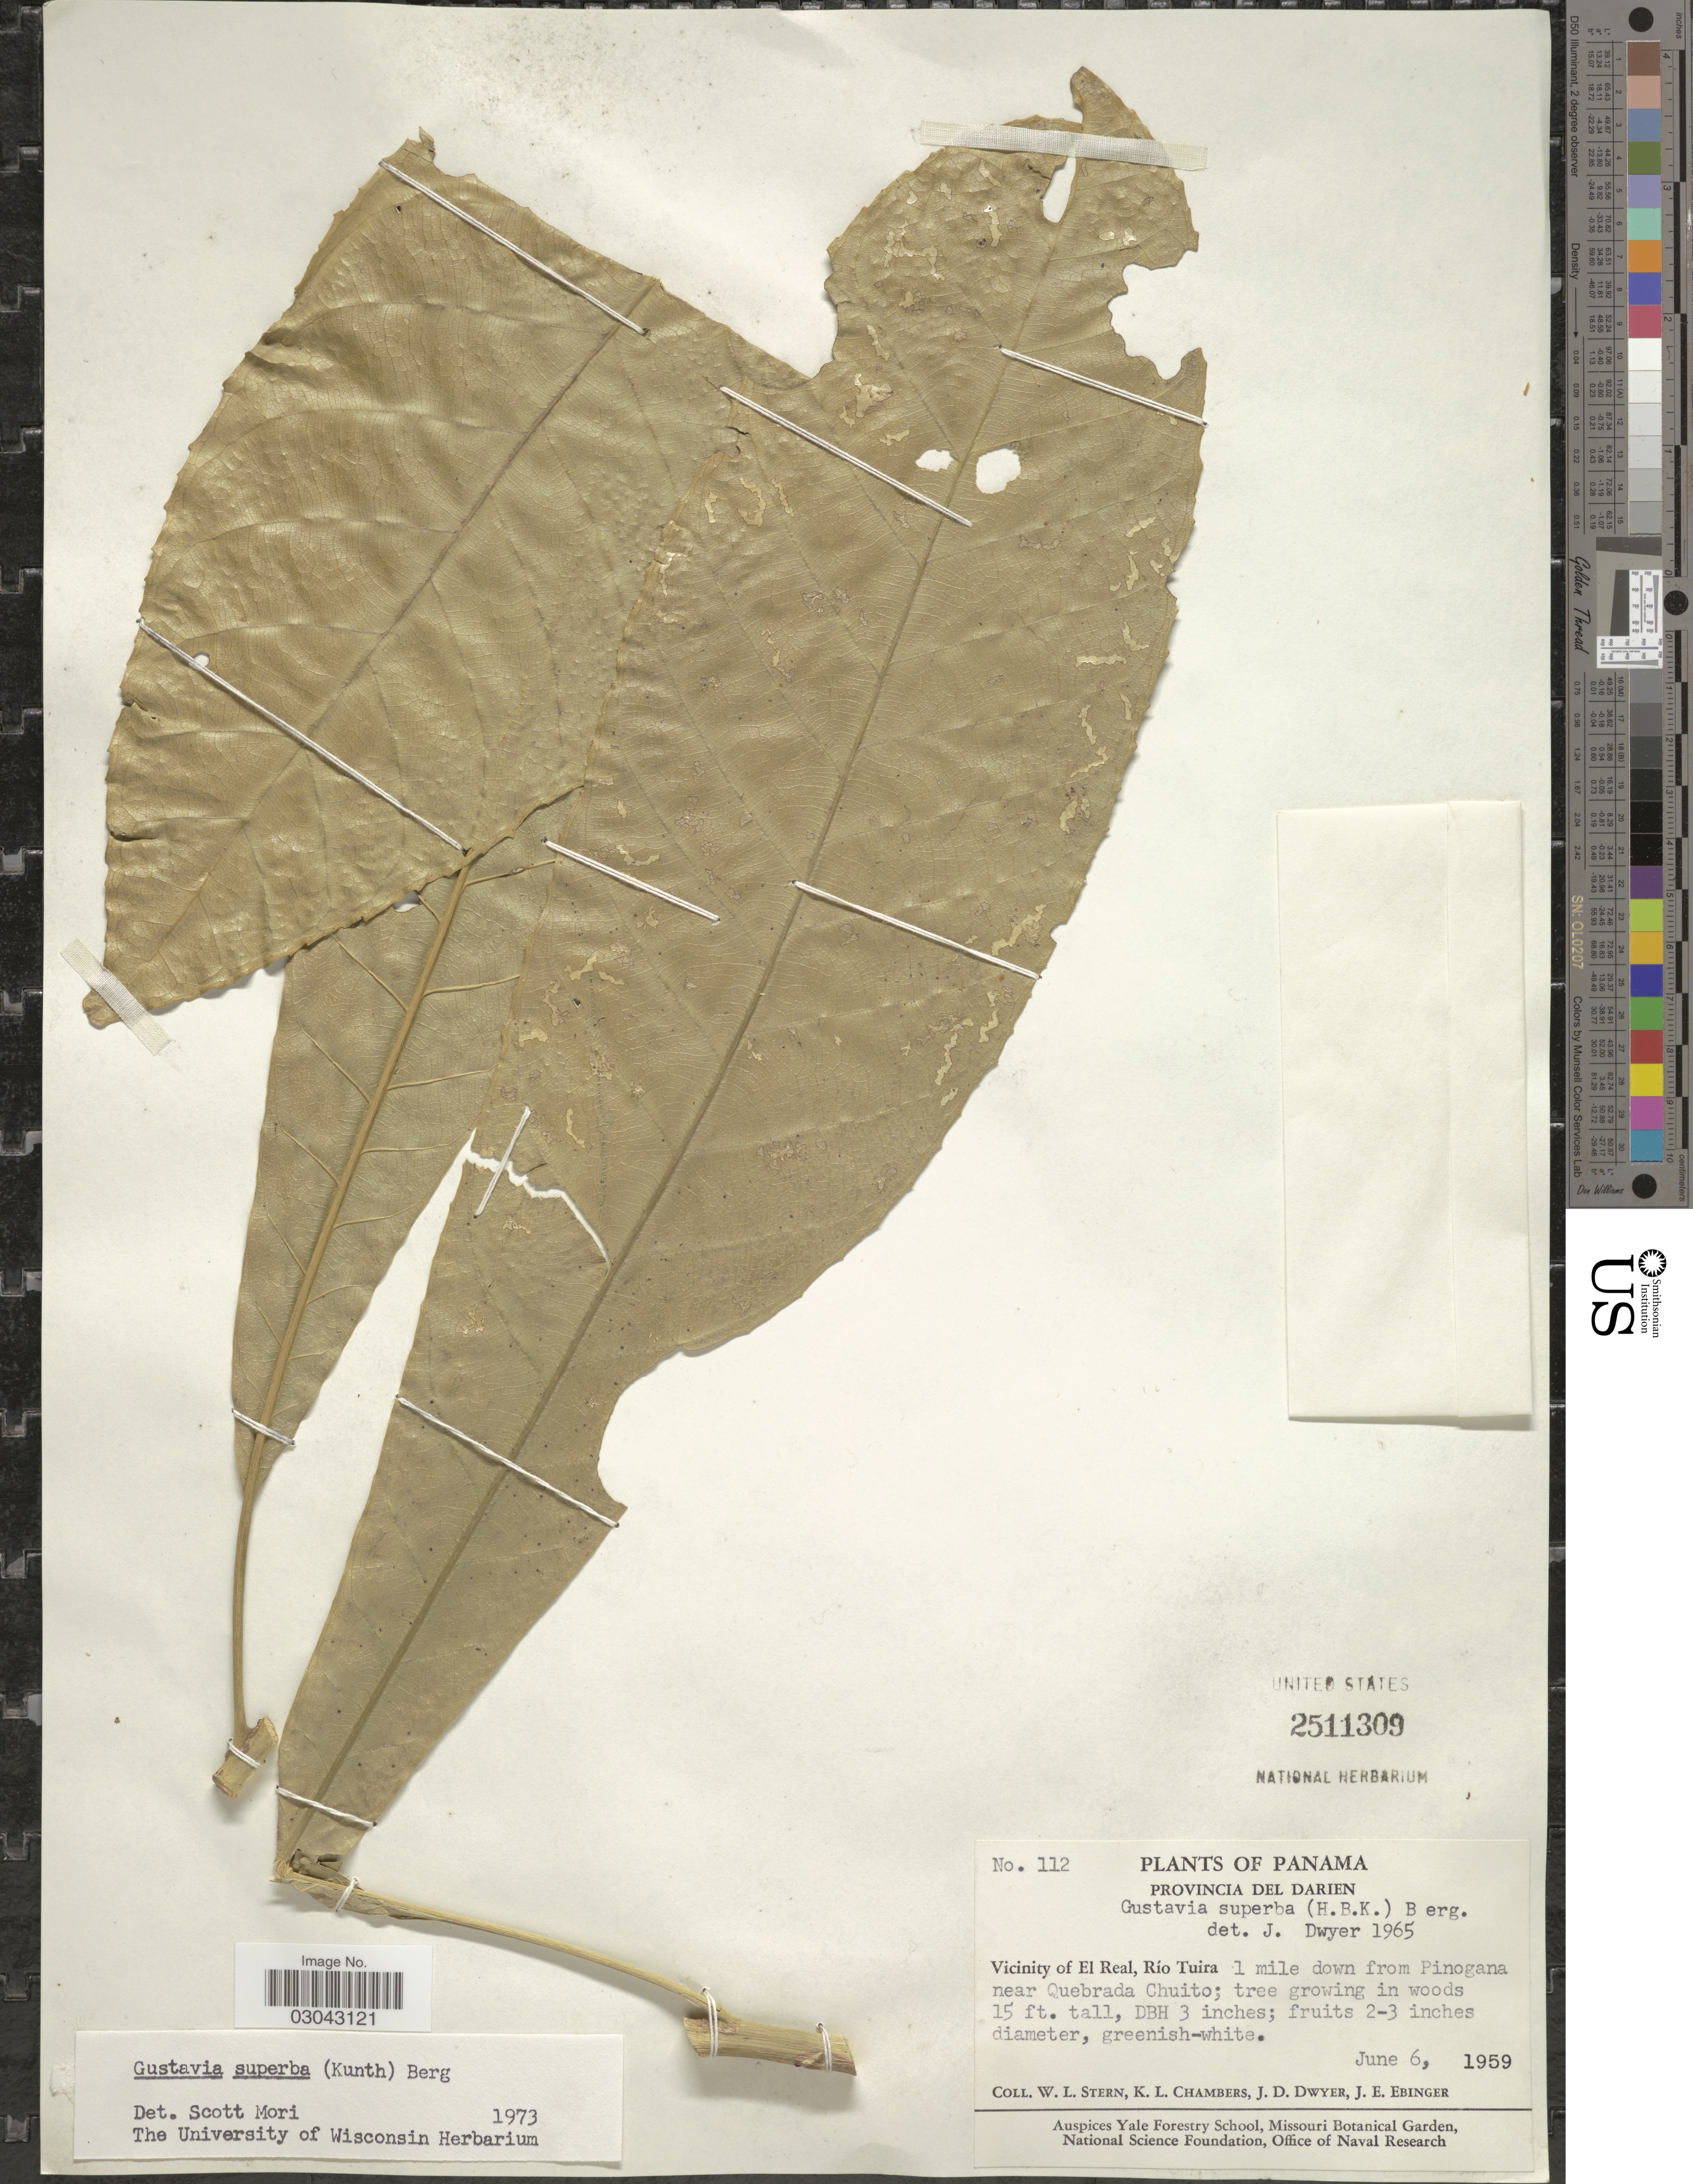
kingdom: Plantae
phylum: Tracheophyta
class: Magnoliopsida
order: Ericales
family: Lecythidaceae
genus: Gustavia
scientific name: Gustavia superba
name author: (Kunth) O. Berg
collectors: W. L. Stern, K. Chambers, J. D. Dwyer & J. Ebinger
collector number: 112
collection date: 1959-06-06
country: Panama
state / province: Darién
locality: Vicinity of El Real, Río Tuira, 1 mile down from Pinogana near Quebrada Chuito.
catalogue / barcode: US 2511309